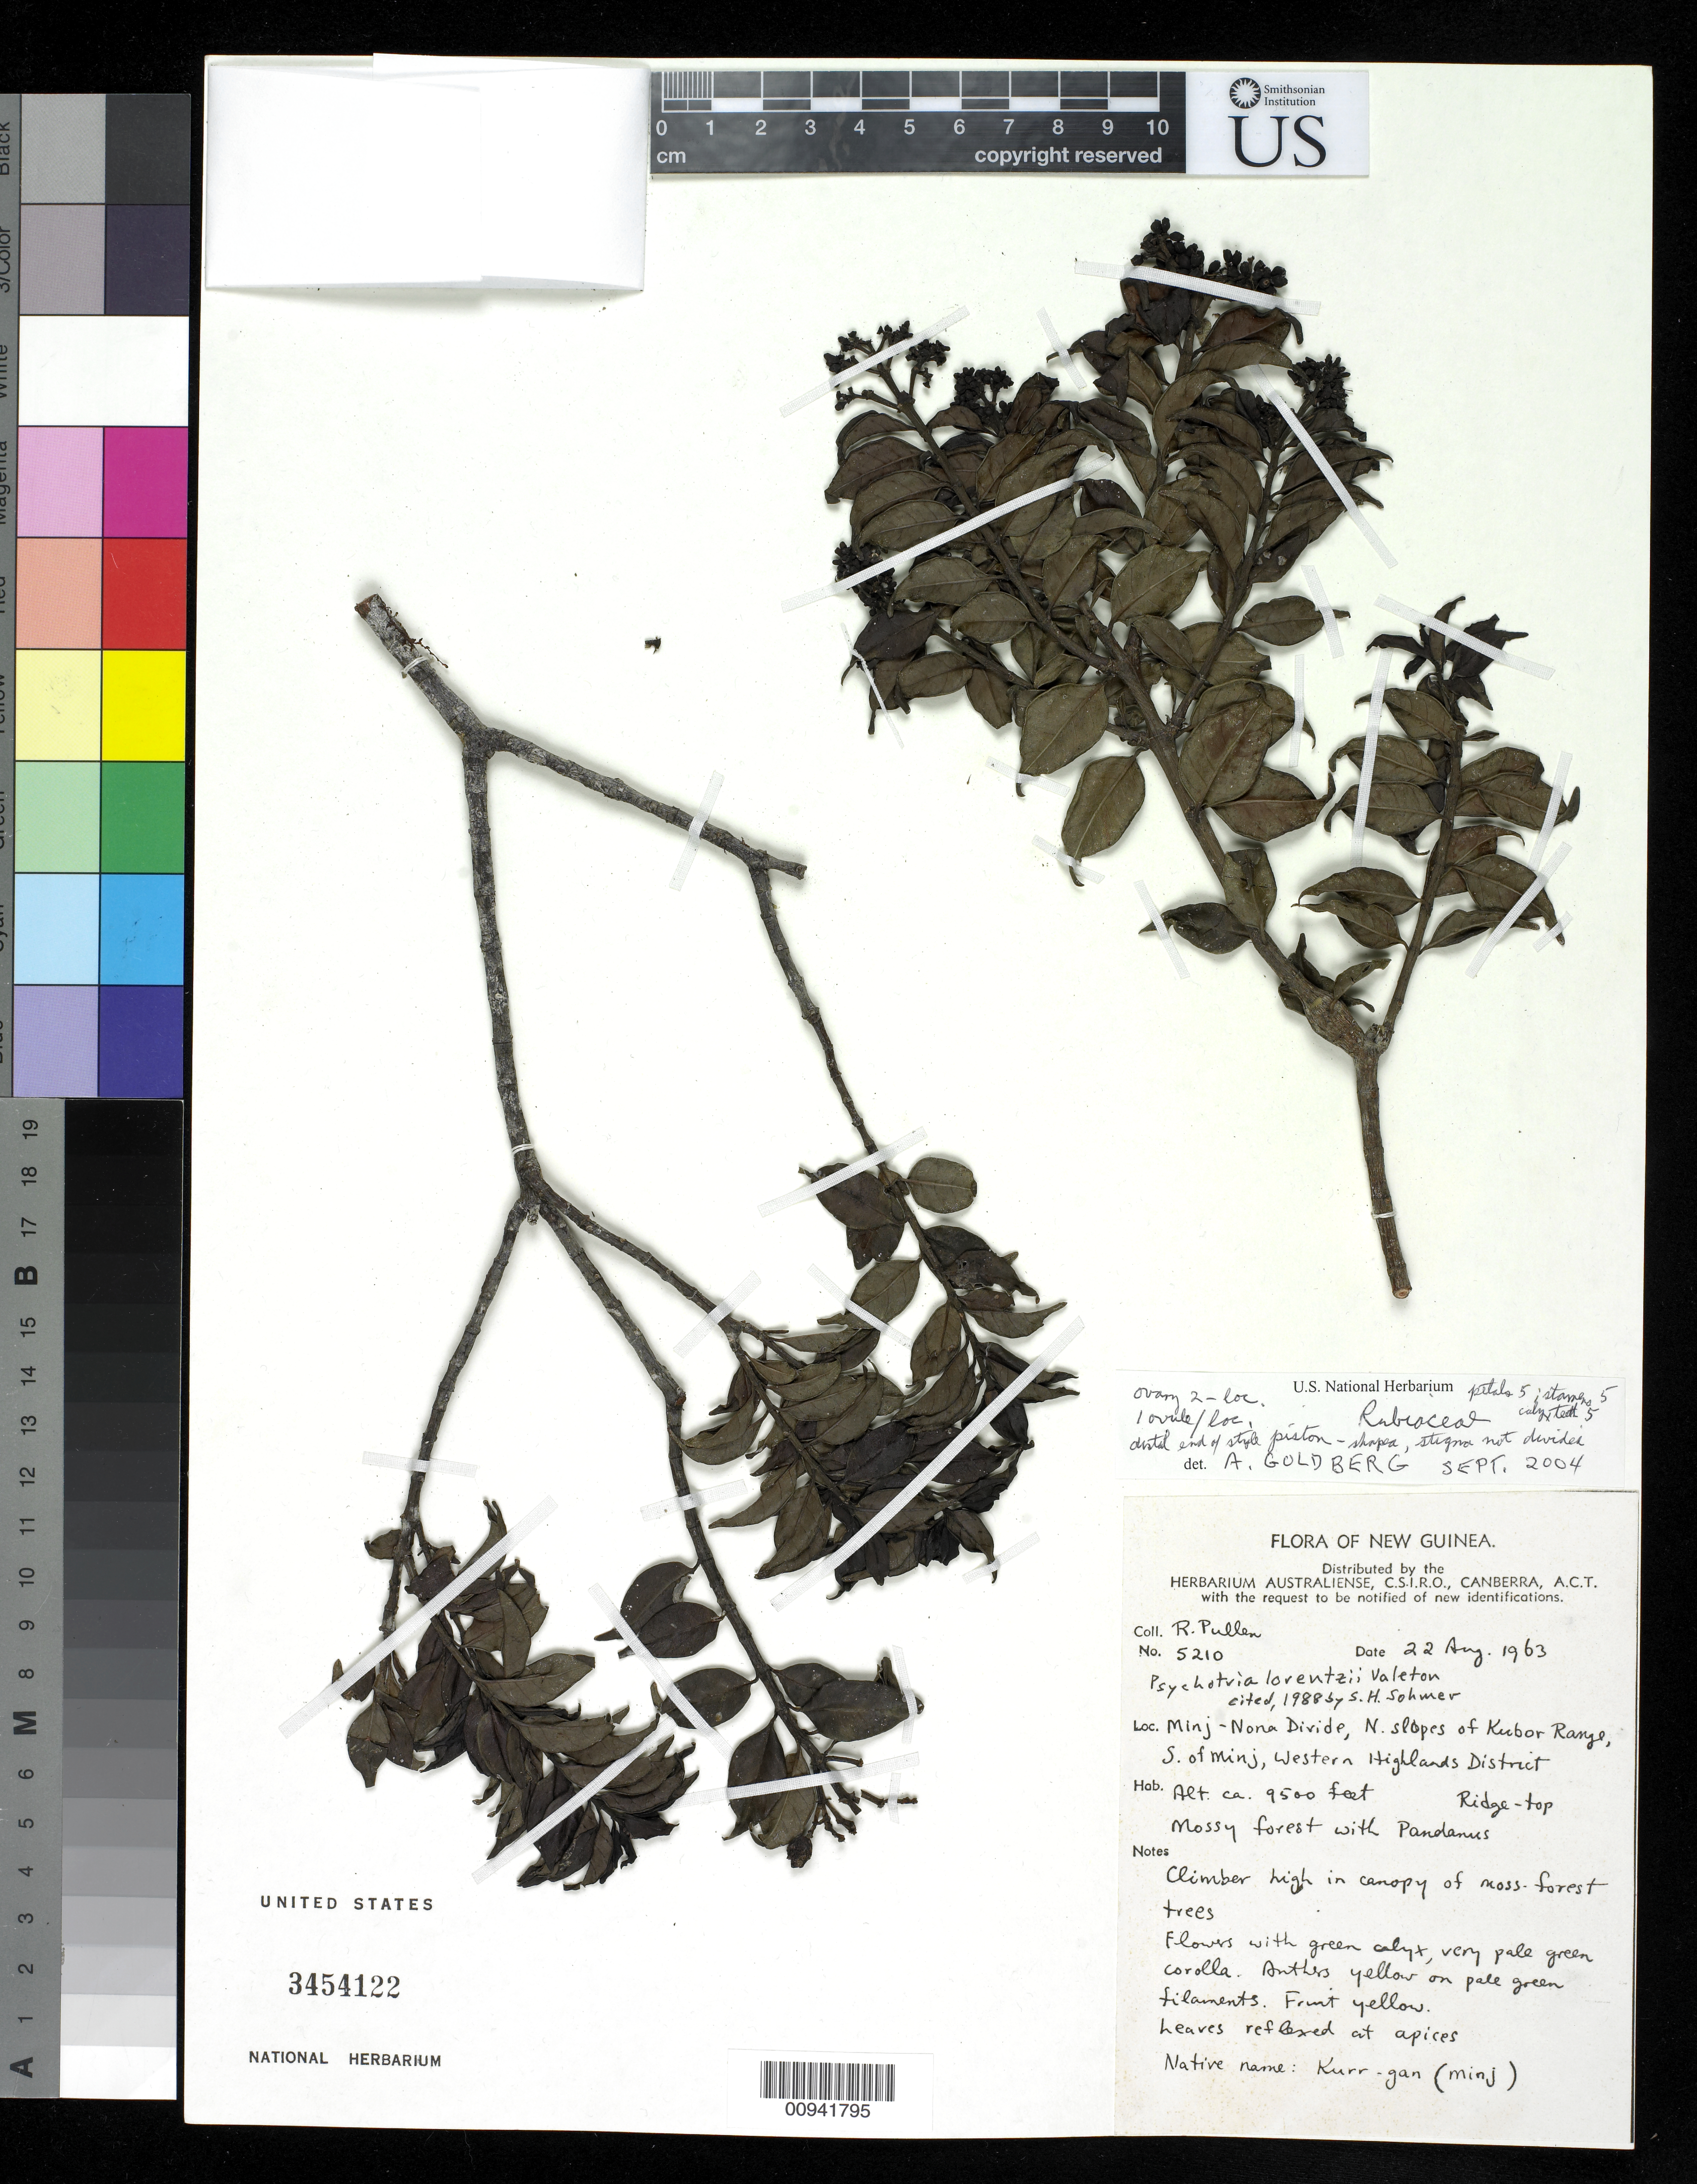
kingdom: Plantae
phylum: Tracheophyta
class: Magnoliopsida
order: Gentianales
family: Rubiaceae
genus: Psychotria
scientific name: Psychotria lovettii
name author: Borhidi & Verdc.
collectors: R. Pullen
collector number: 5210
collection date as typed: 22 Aug 1963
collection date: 1963-08-22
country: Papua New Guinea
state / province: Western Highlands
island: New Guinea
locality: Minj-nona Divide, N. Slopes of Kubor Range, S. of Minj, Western Highlands District.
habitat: Ridge top; Mossy forest with Pandanus.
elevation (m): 2896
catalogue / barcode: US 3454122